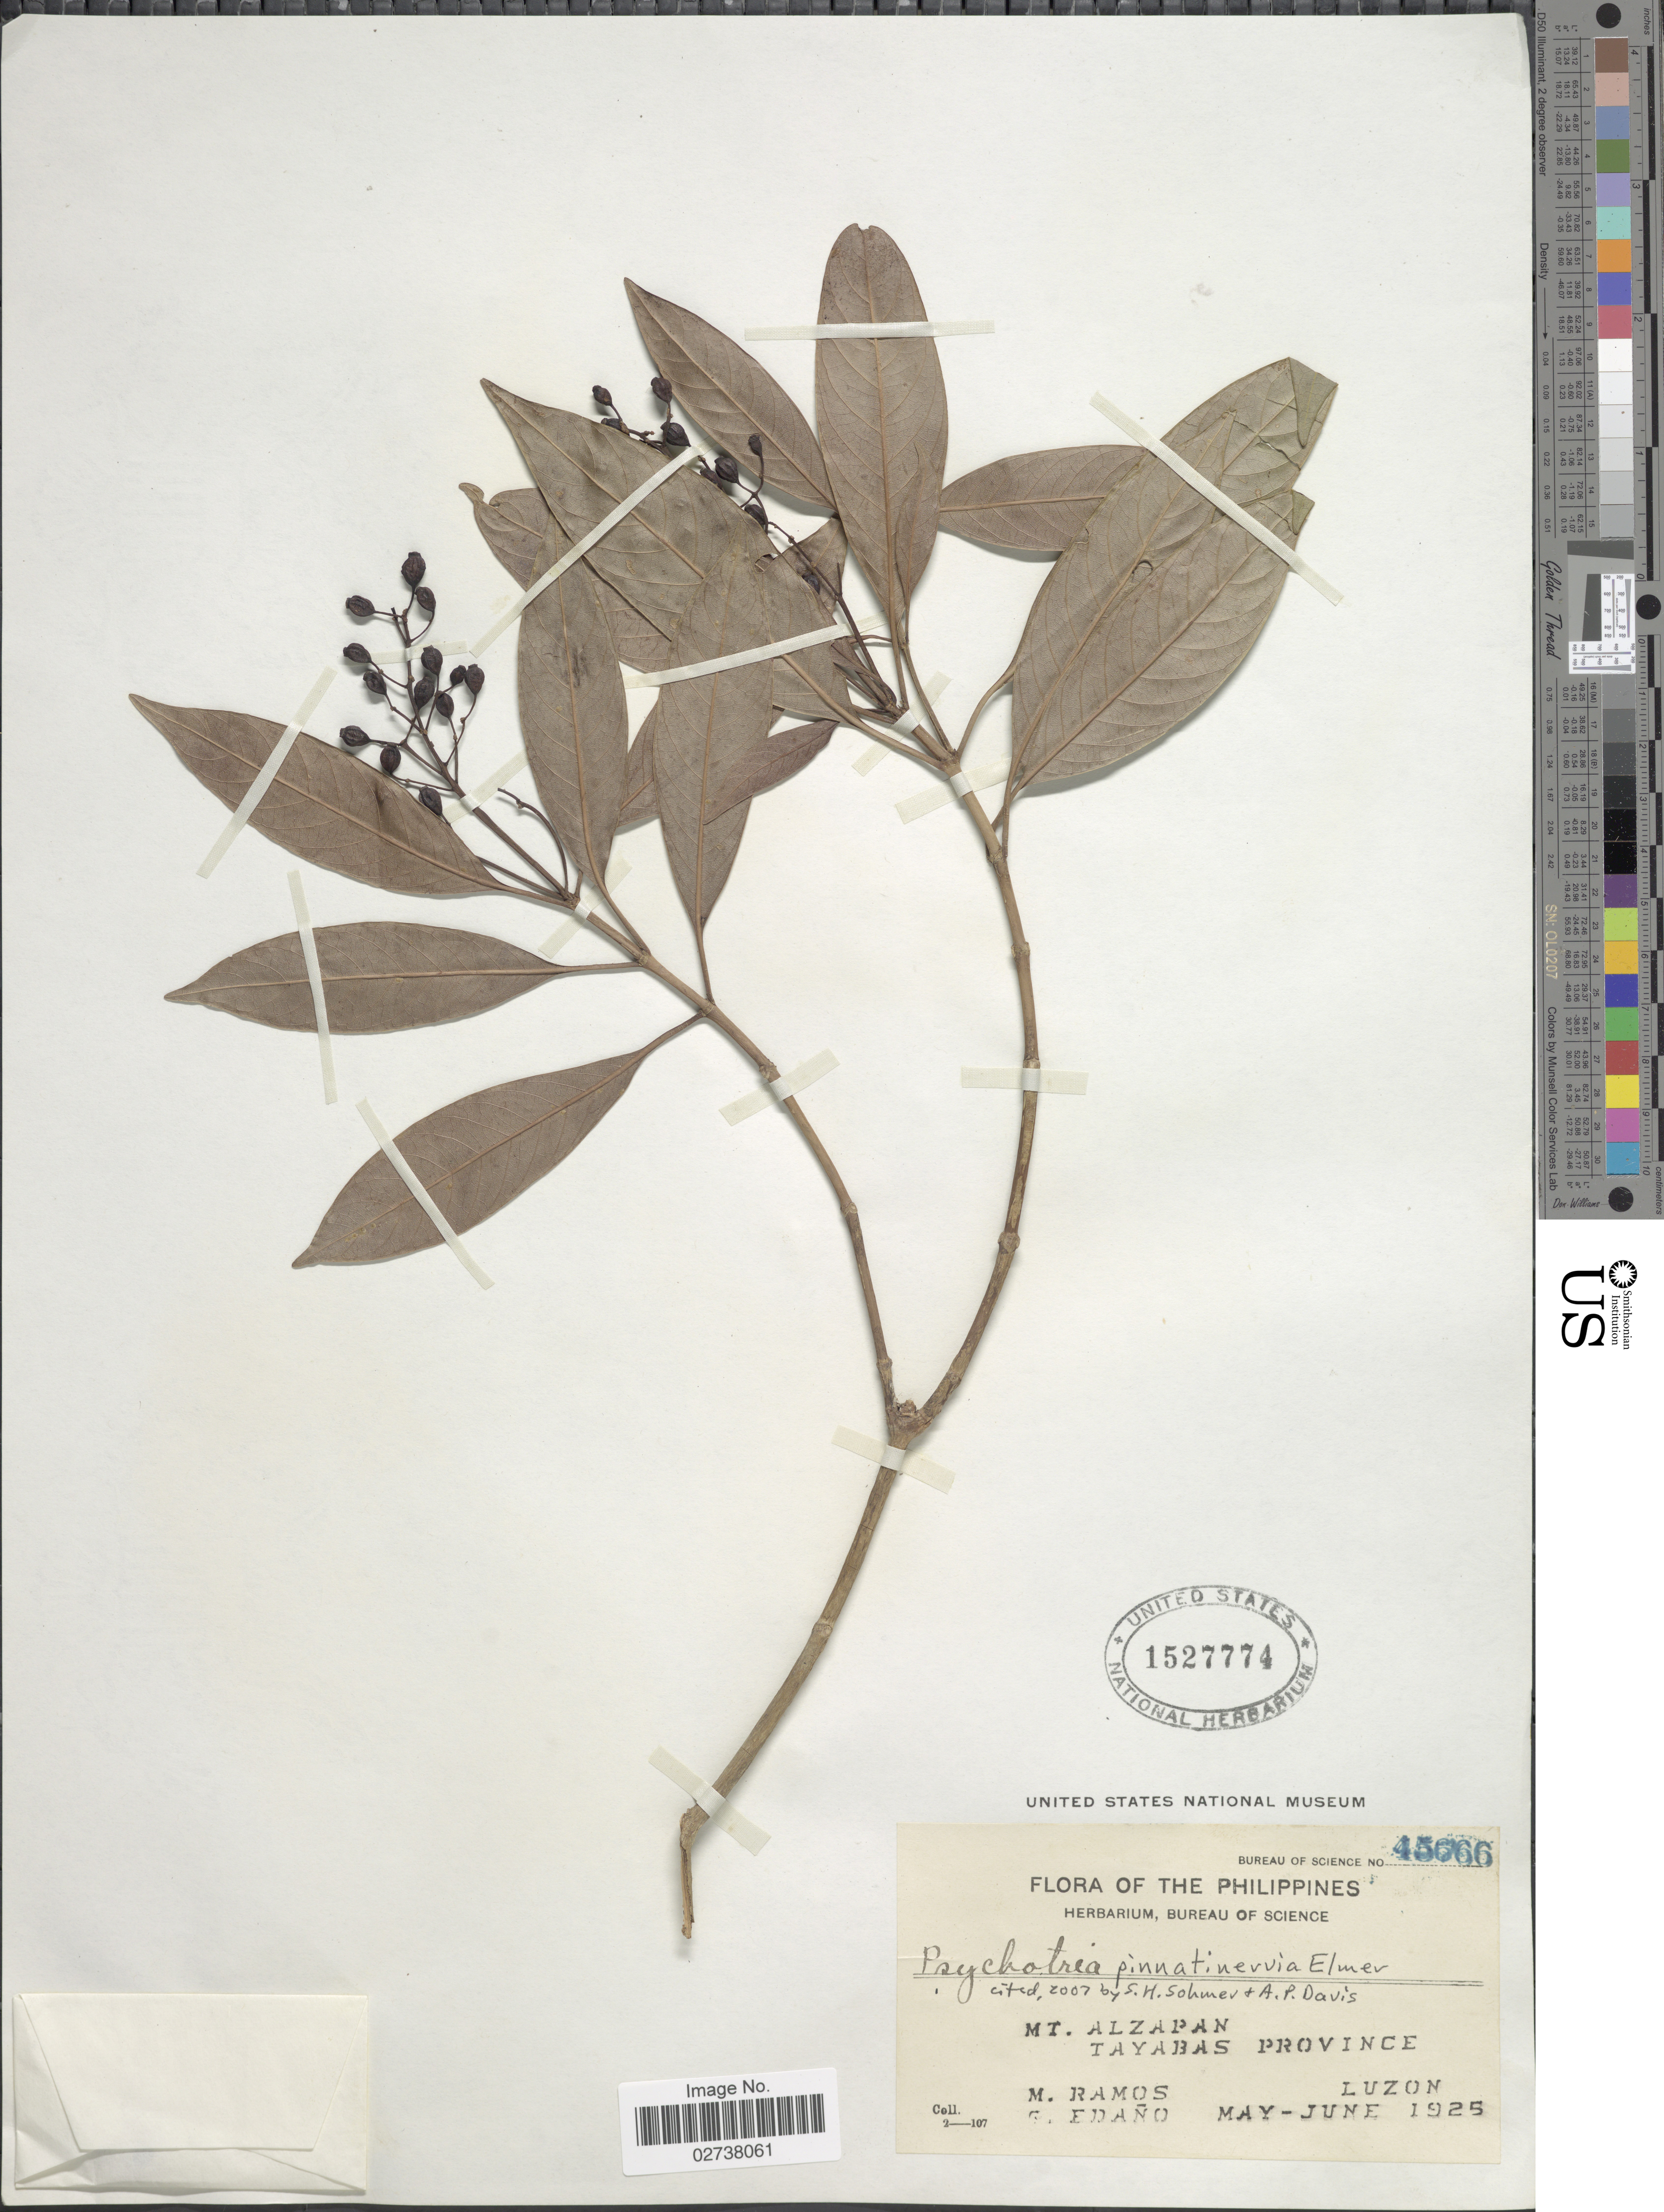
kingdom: Plantae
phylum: Tracheophyta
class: Magnoliopsida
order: Gentianales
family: Rubiaceae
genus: Psychotria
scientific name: Psychotria pinnatinervia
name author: Elmer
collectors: M. Ramos & G. Edaño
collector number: Bureau of Science 45666*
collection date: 1925-05/1925-06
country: Philippines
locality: Mt. Alzapan. Tayabas Province.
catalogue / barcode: US 1527774